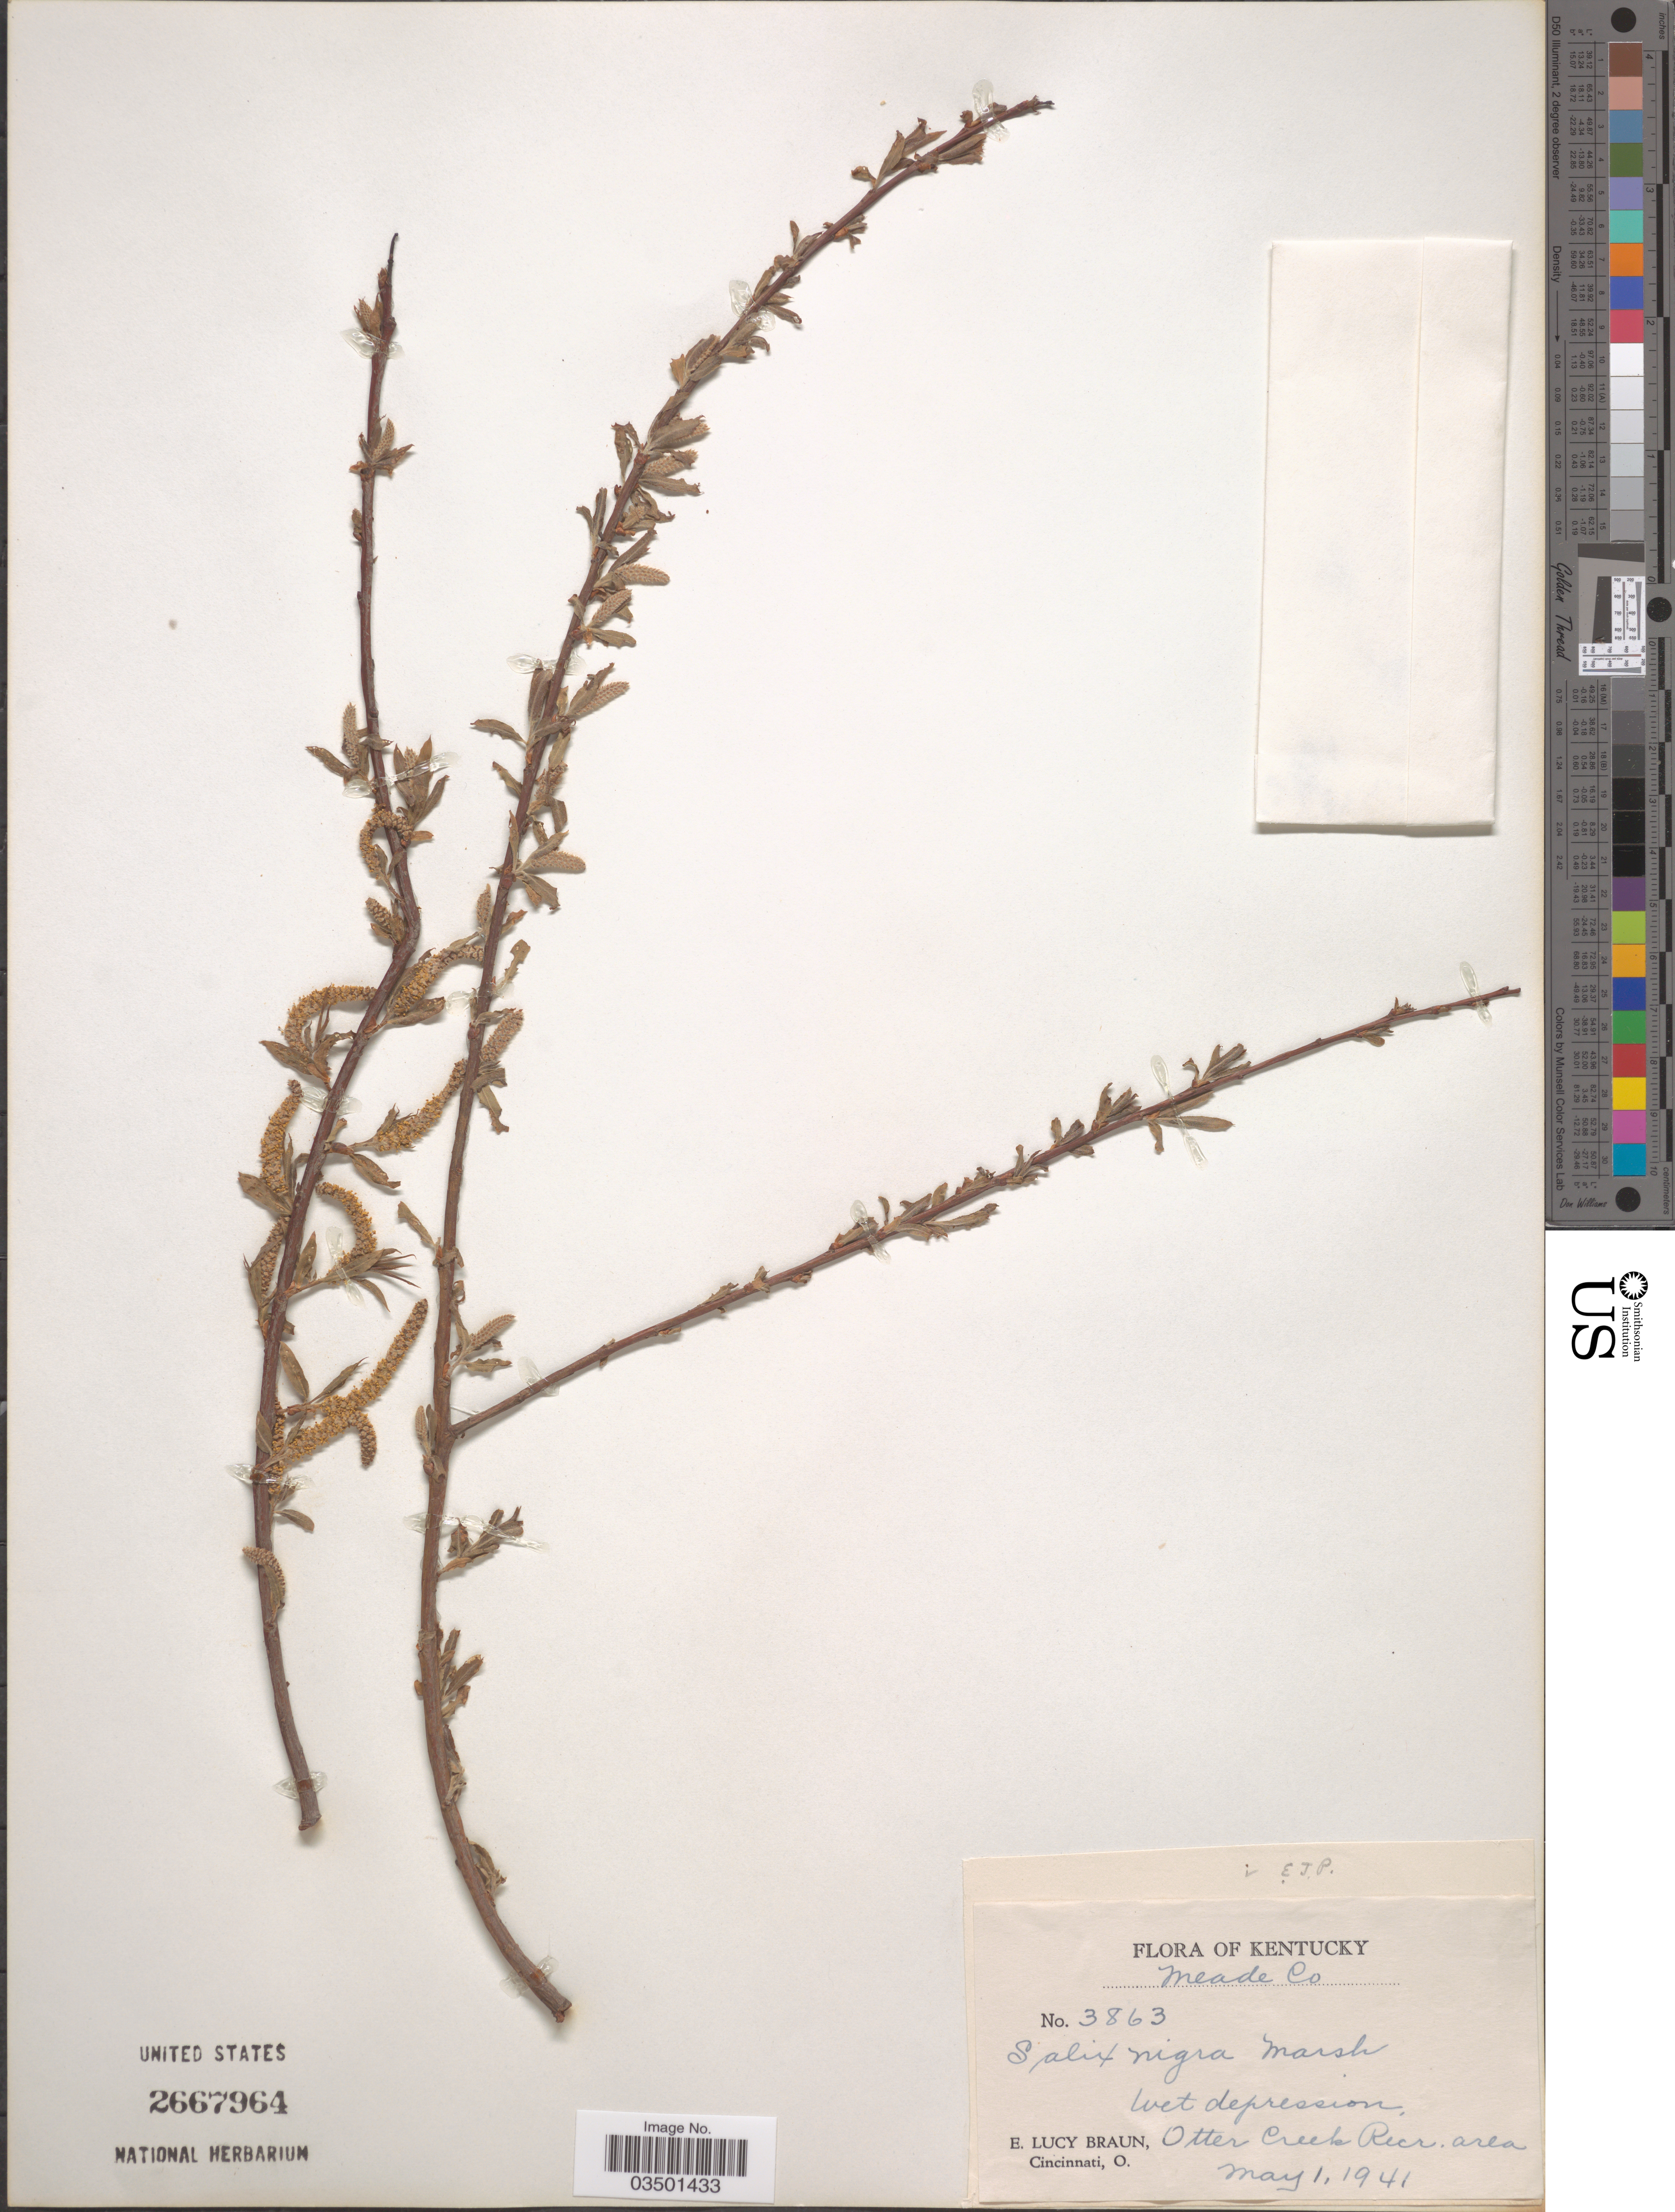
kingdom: Plantae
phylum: Tracheophyta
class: Magnoliopsida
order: Malpighiales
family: Salicaceae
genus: Salix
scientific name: Salix nigra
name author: Marshall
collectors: E. L. Braun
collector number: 3863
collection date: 1941-05-01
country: United States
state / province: Kentucky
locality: Meade Co., Otter Creek Recr. area.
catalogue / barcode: US 2667964